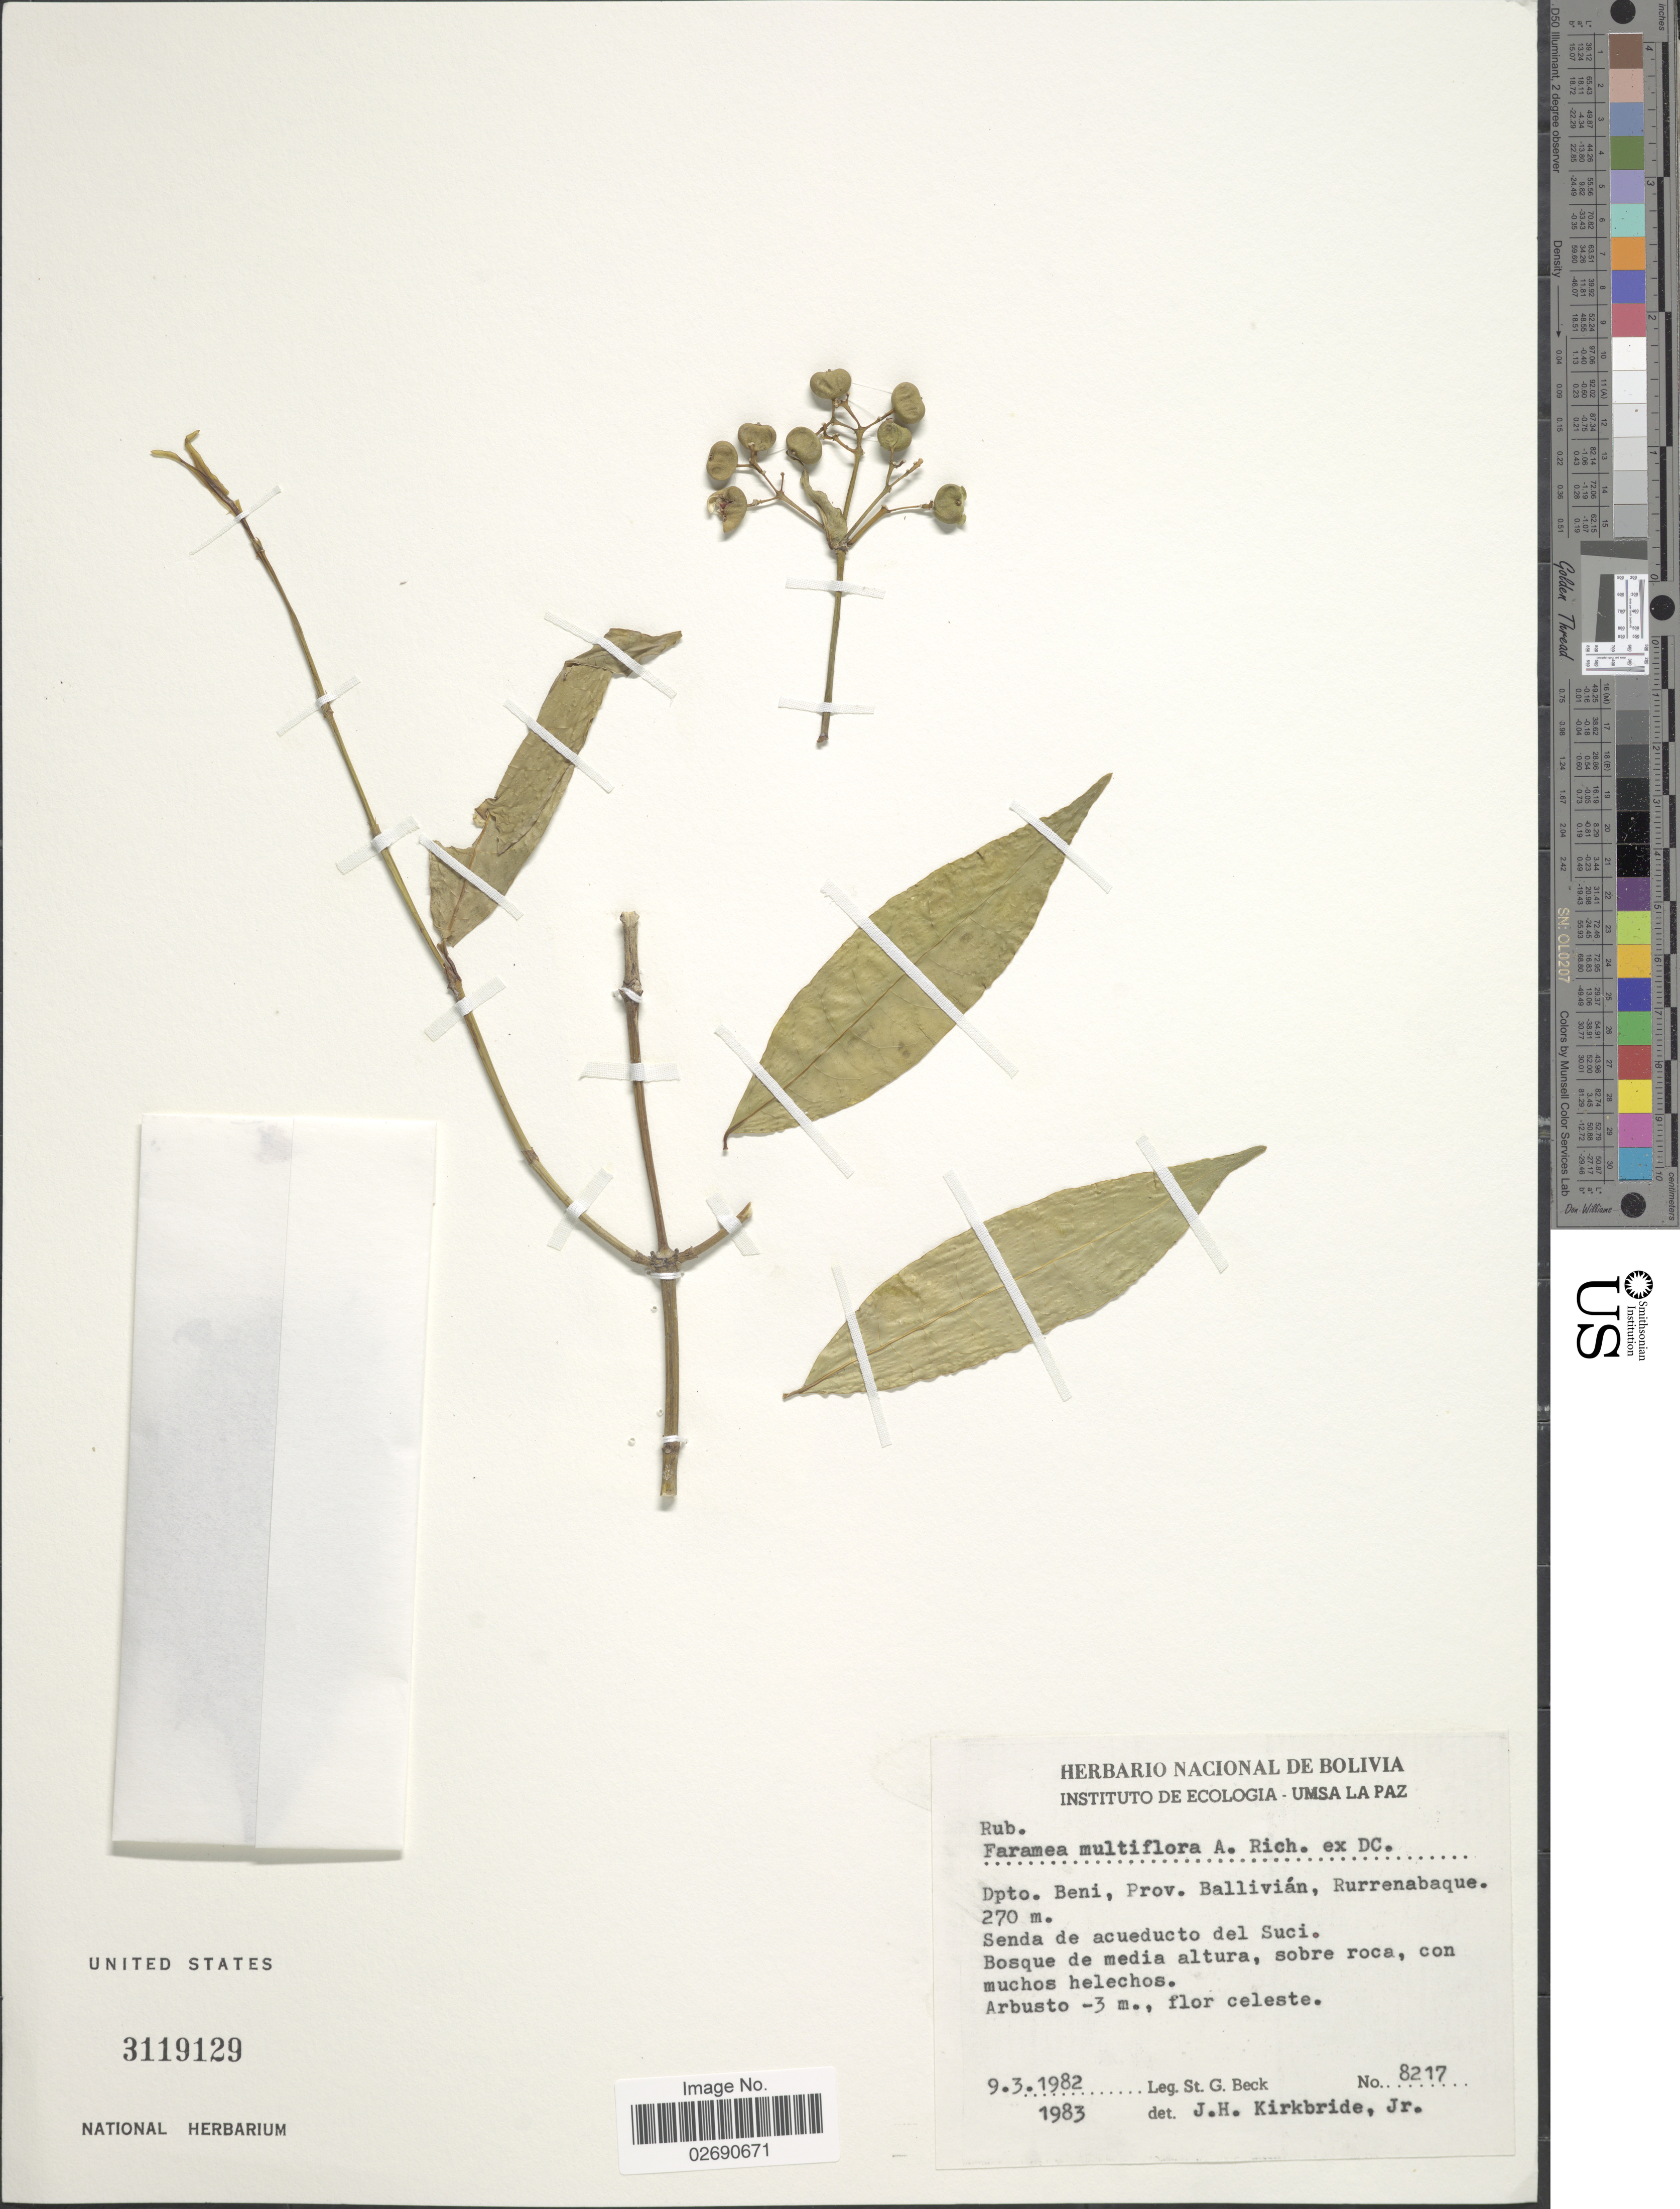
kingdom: Plantae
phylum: Tracheophyta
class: Magnoliopsida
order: Gentianales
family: Rubiaceae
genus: Faramea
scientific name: Faramea multiflora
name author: A. Rich. ex DC.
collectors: S. G. Beck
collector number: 8217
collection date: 1982-03-09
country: Bolivia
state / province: Beni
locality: Dpto. Beni, Prov. Ballivián, Rurrenabaque, Senda de acuedecto del Suci, Bosque de media altura, sobre roca, con muchos helechos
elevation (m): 270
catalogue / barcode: US 3119129